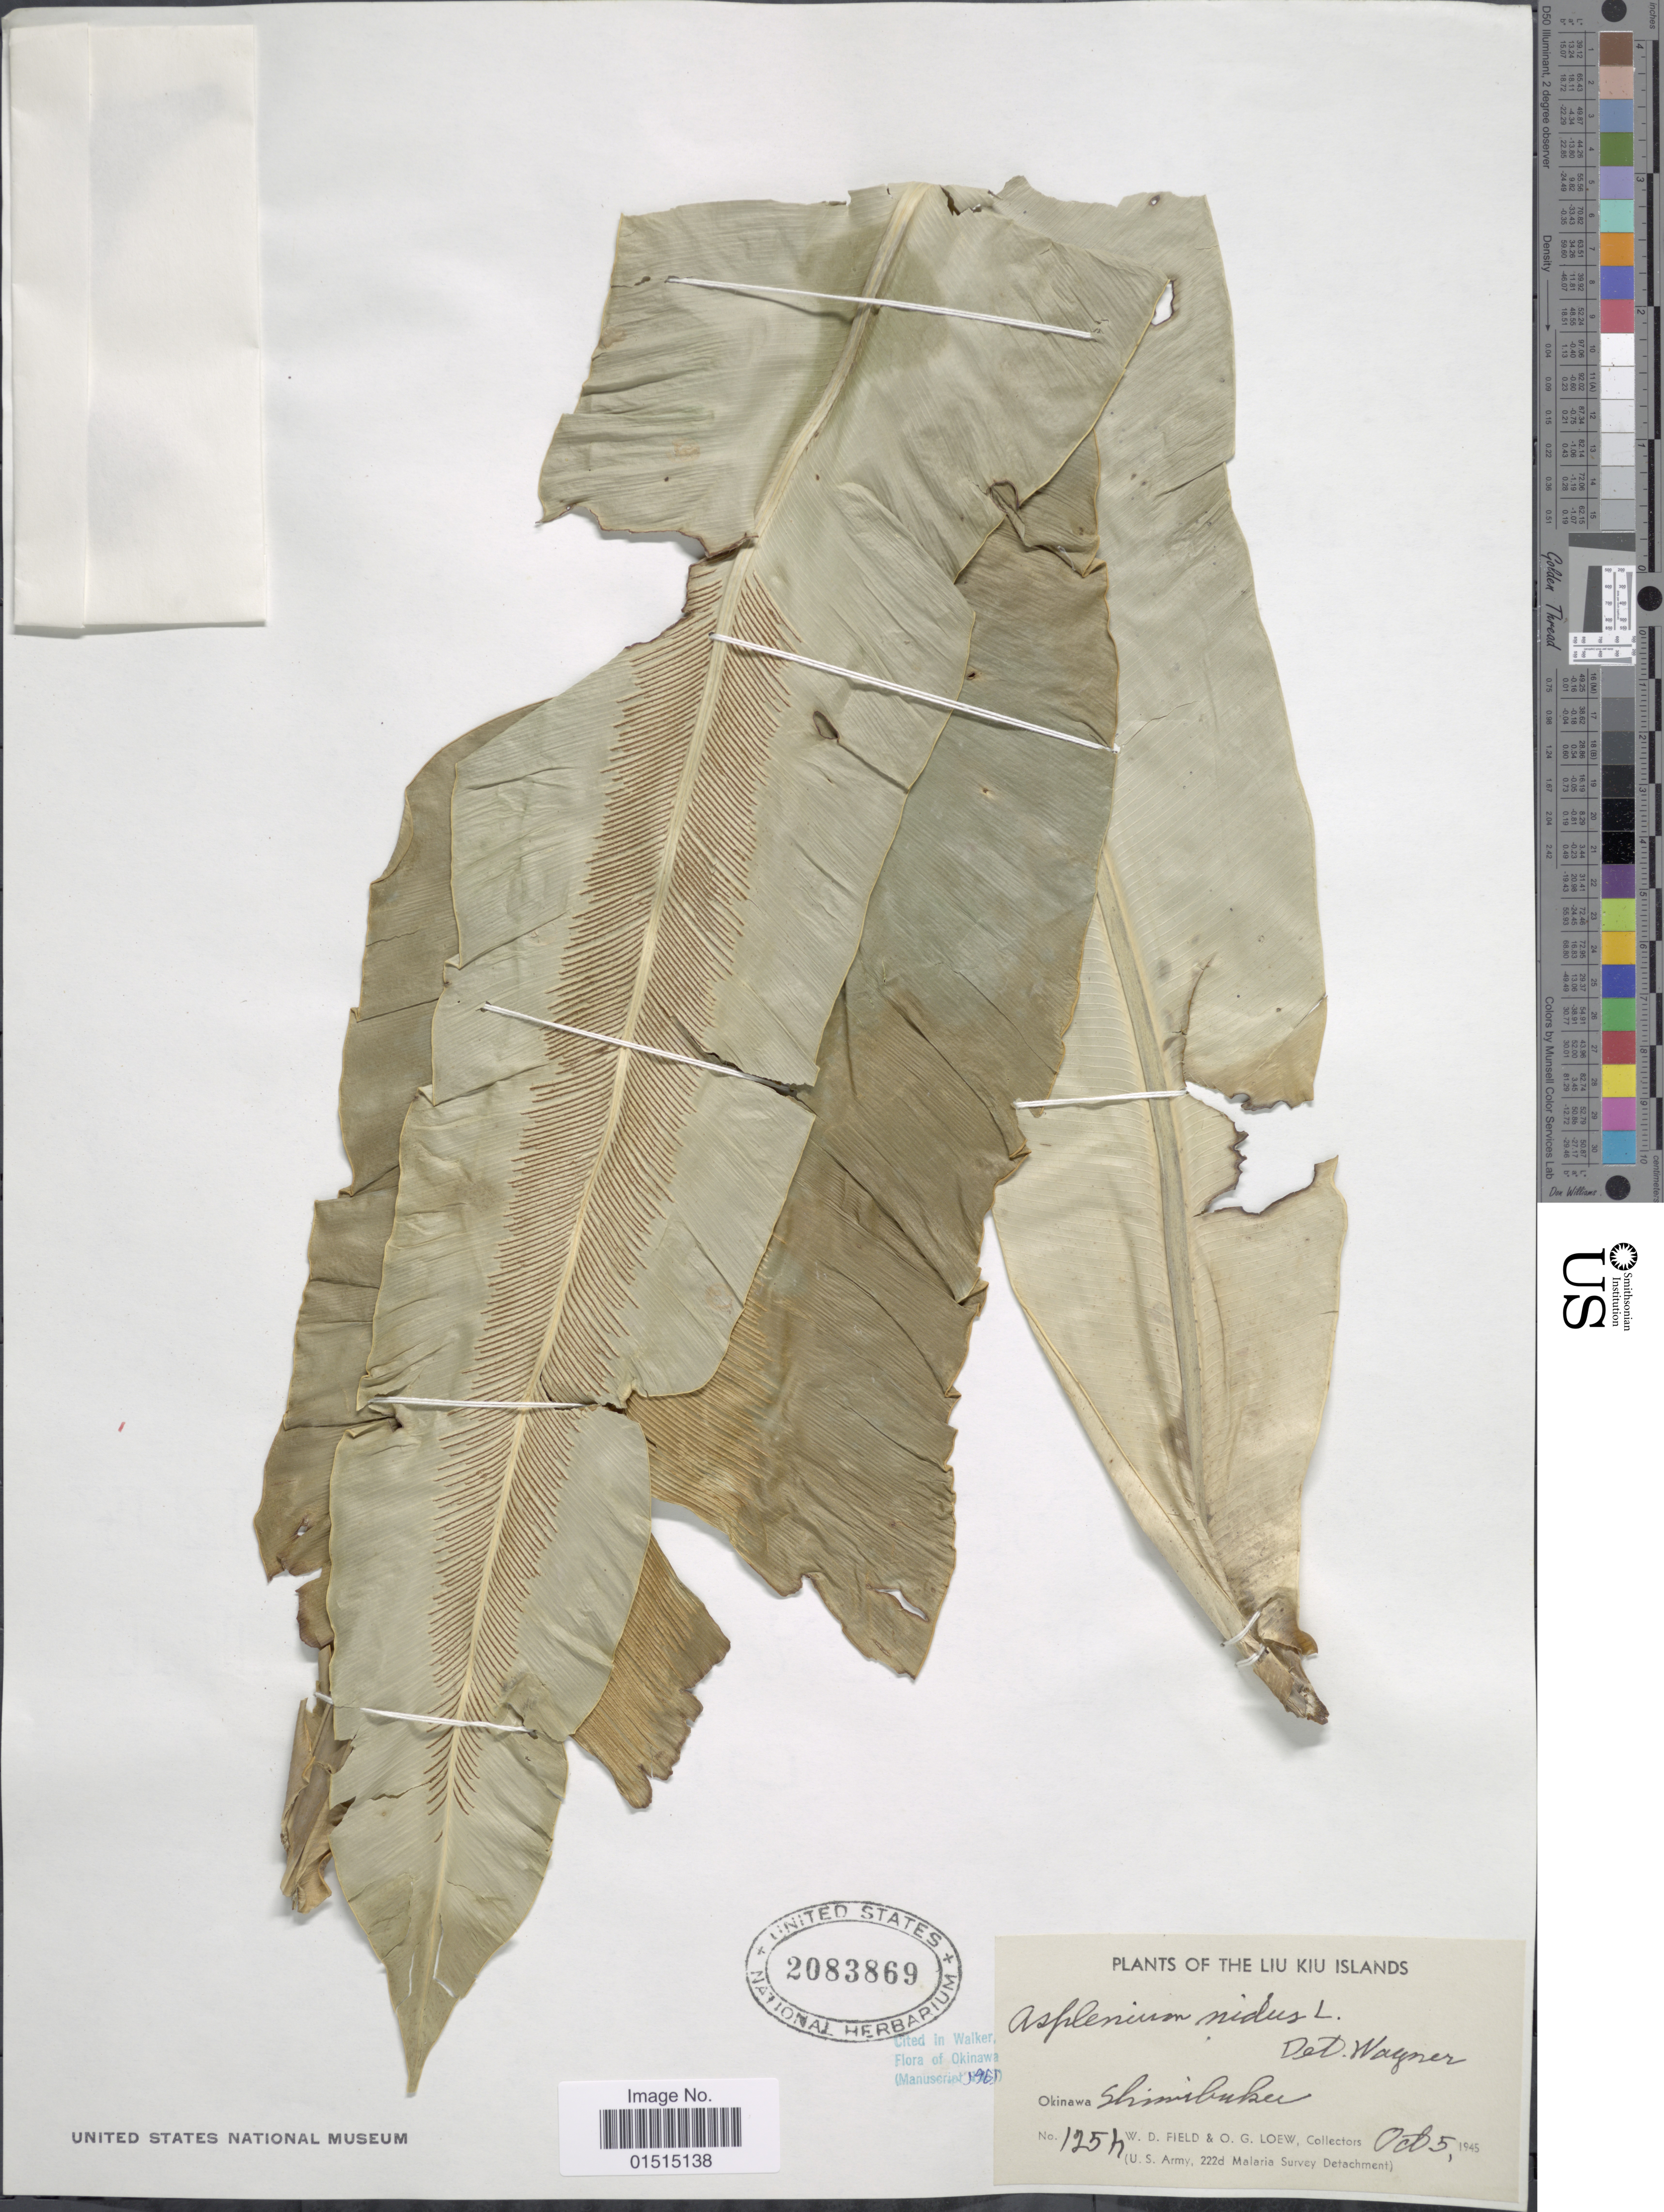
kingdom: Plantae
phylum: Tracheophyta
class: Polypodiopsida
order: Polypodiales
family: Aspleniaceae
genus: Asplenium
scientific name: Asplenium nidus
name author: L.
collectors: W. D. Field & O. G. Loew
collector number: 125h*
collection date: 1945-10-05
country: Japan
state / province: Okinawa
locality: Liu Kiu Islands, Shimibuku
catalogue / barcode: US 2083869